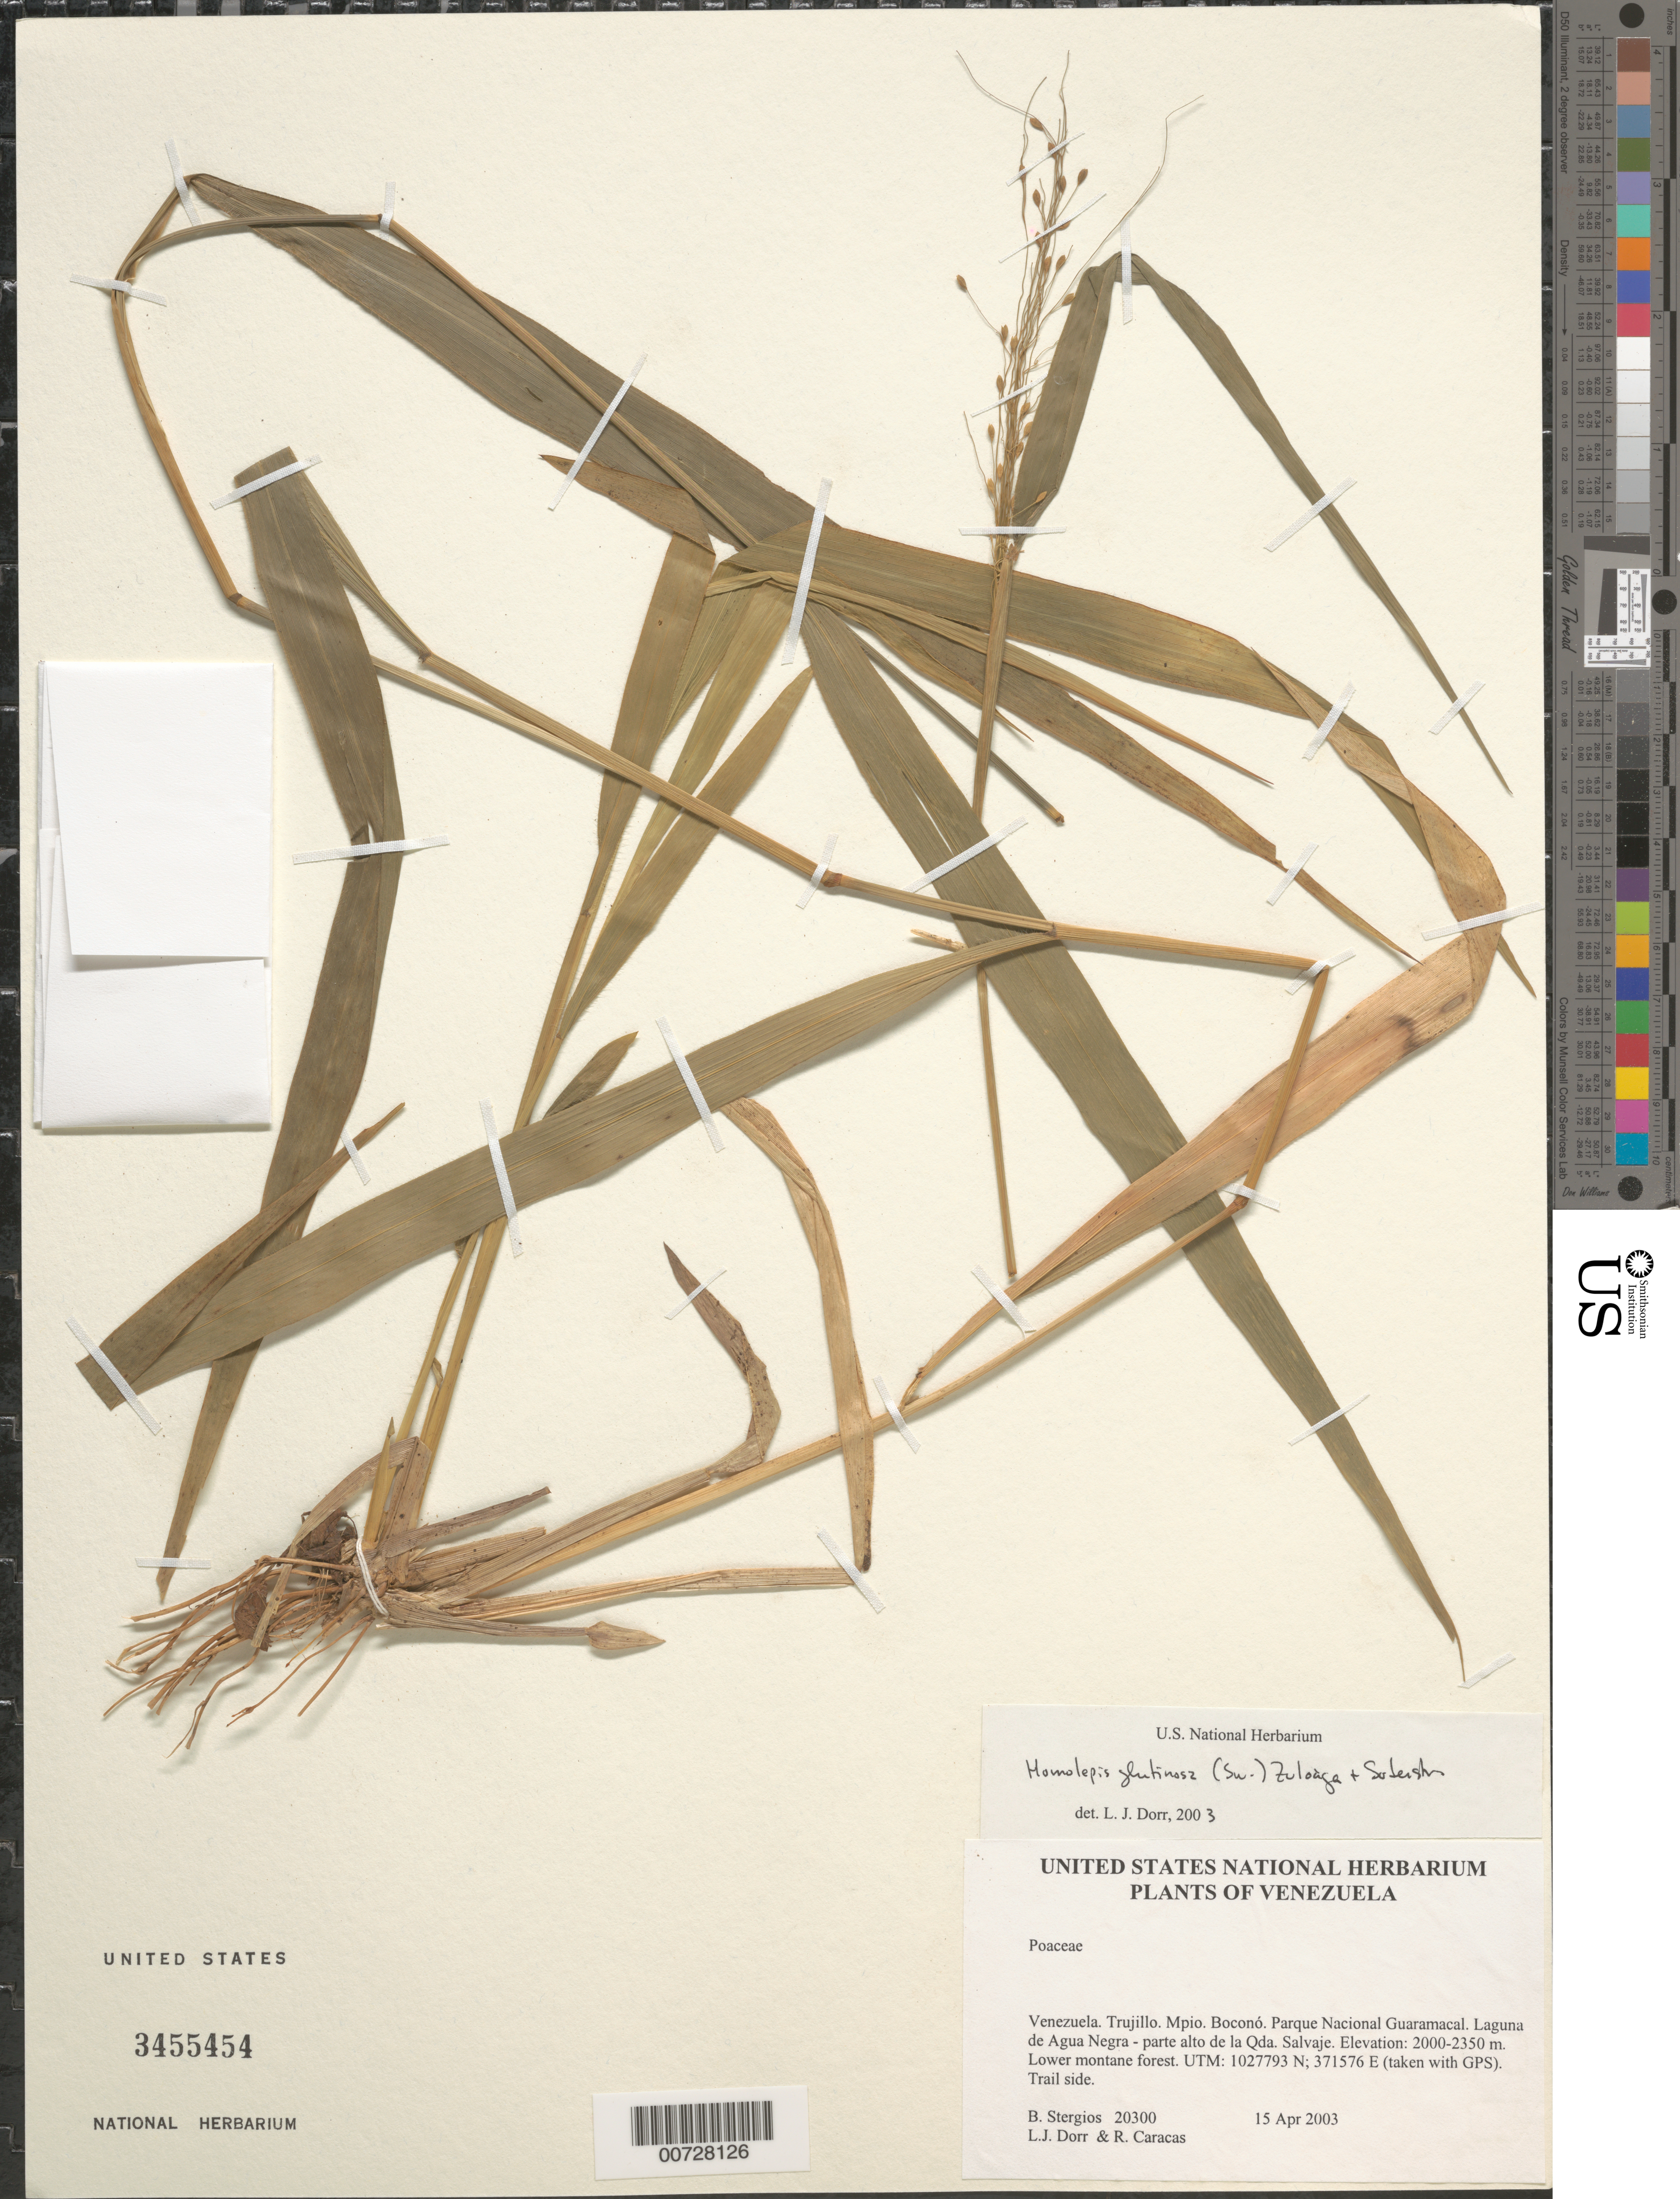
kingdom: Plantae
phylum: Tracheophyta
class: Liliopsida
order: Poales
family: Poaceae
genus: Homolepis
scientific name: Homolepis glutinosa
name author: (Sw.) Zuloaga & Soderstr.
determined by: Dorr, L. J., (BOT), Smithsonian Institution - National Museum of Natural History (UNITED STATES)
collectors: B. G. Stergios, L. J. Dorr & R. Caracas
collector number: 20300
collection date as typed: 15 Apr 2003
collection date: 2003-04-15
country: Venezuela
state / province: Trujillo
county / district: Boconó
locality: Parque Nacional Guaramacal, Laguna de Agua Negra - parte alto de la Qda. Salvaje.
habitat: Lower montane forest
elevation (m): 2000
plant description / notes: F, PORT, US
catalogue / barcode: US 3455454